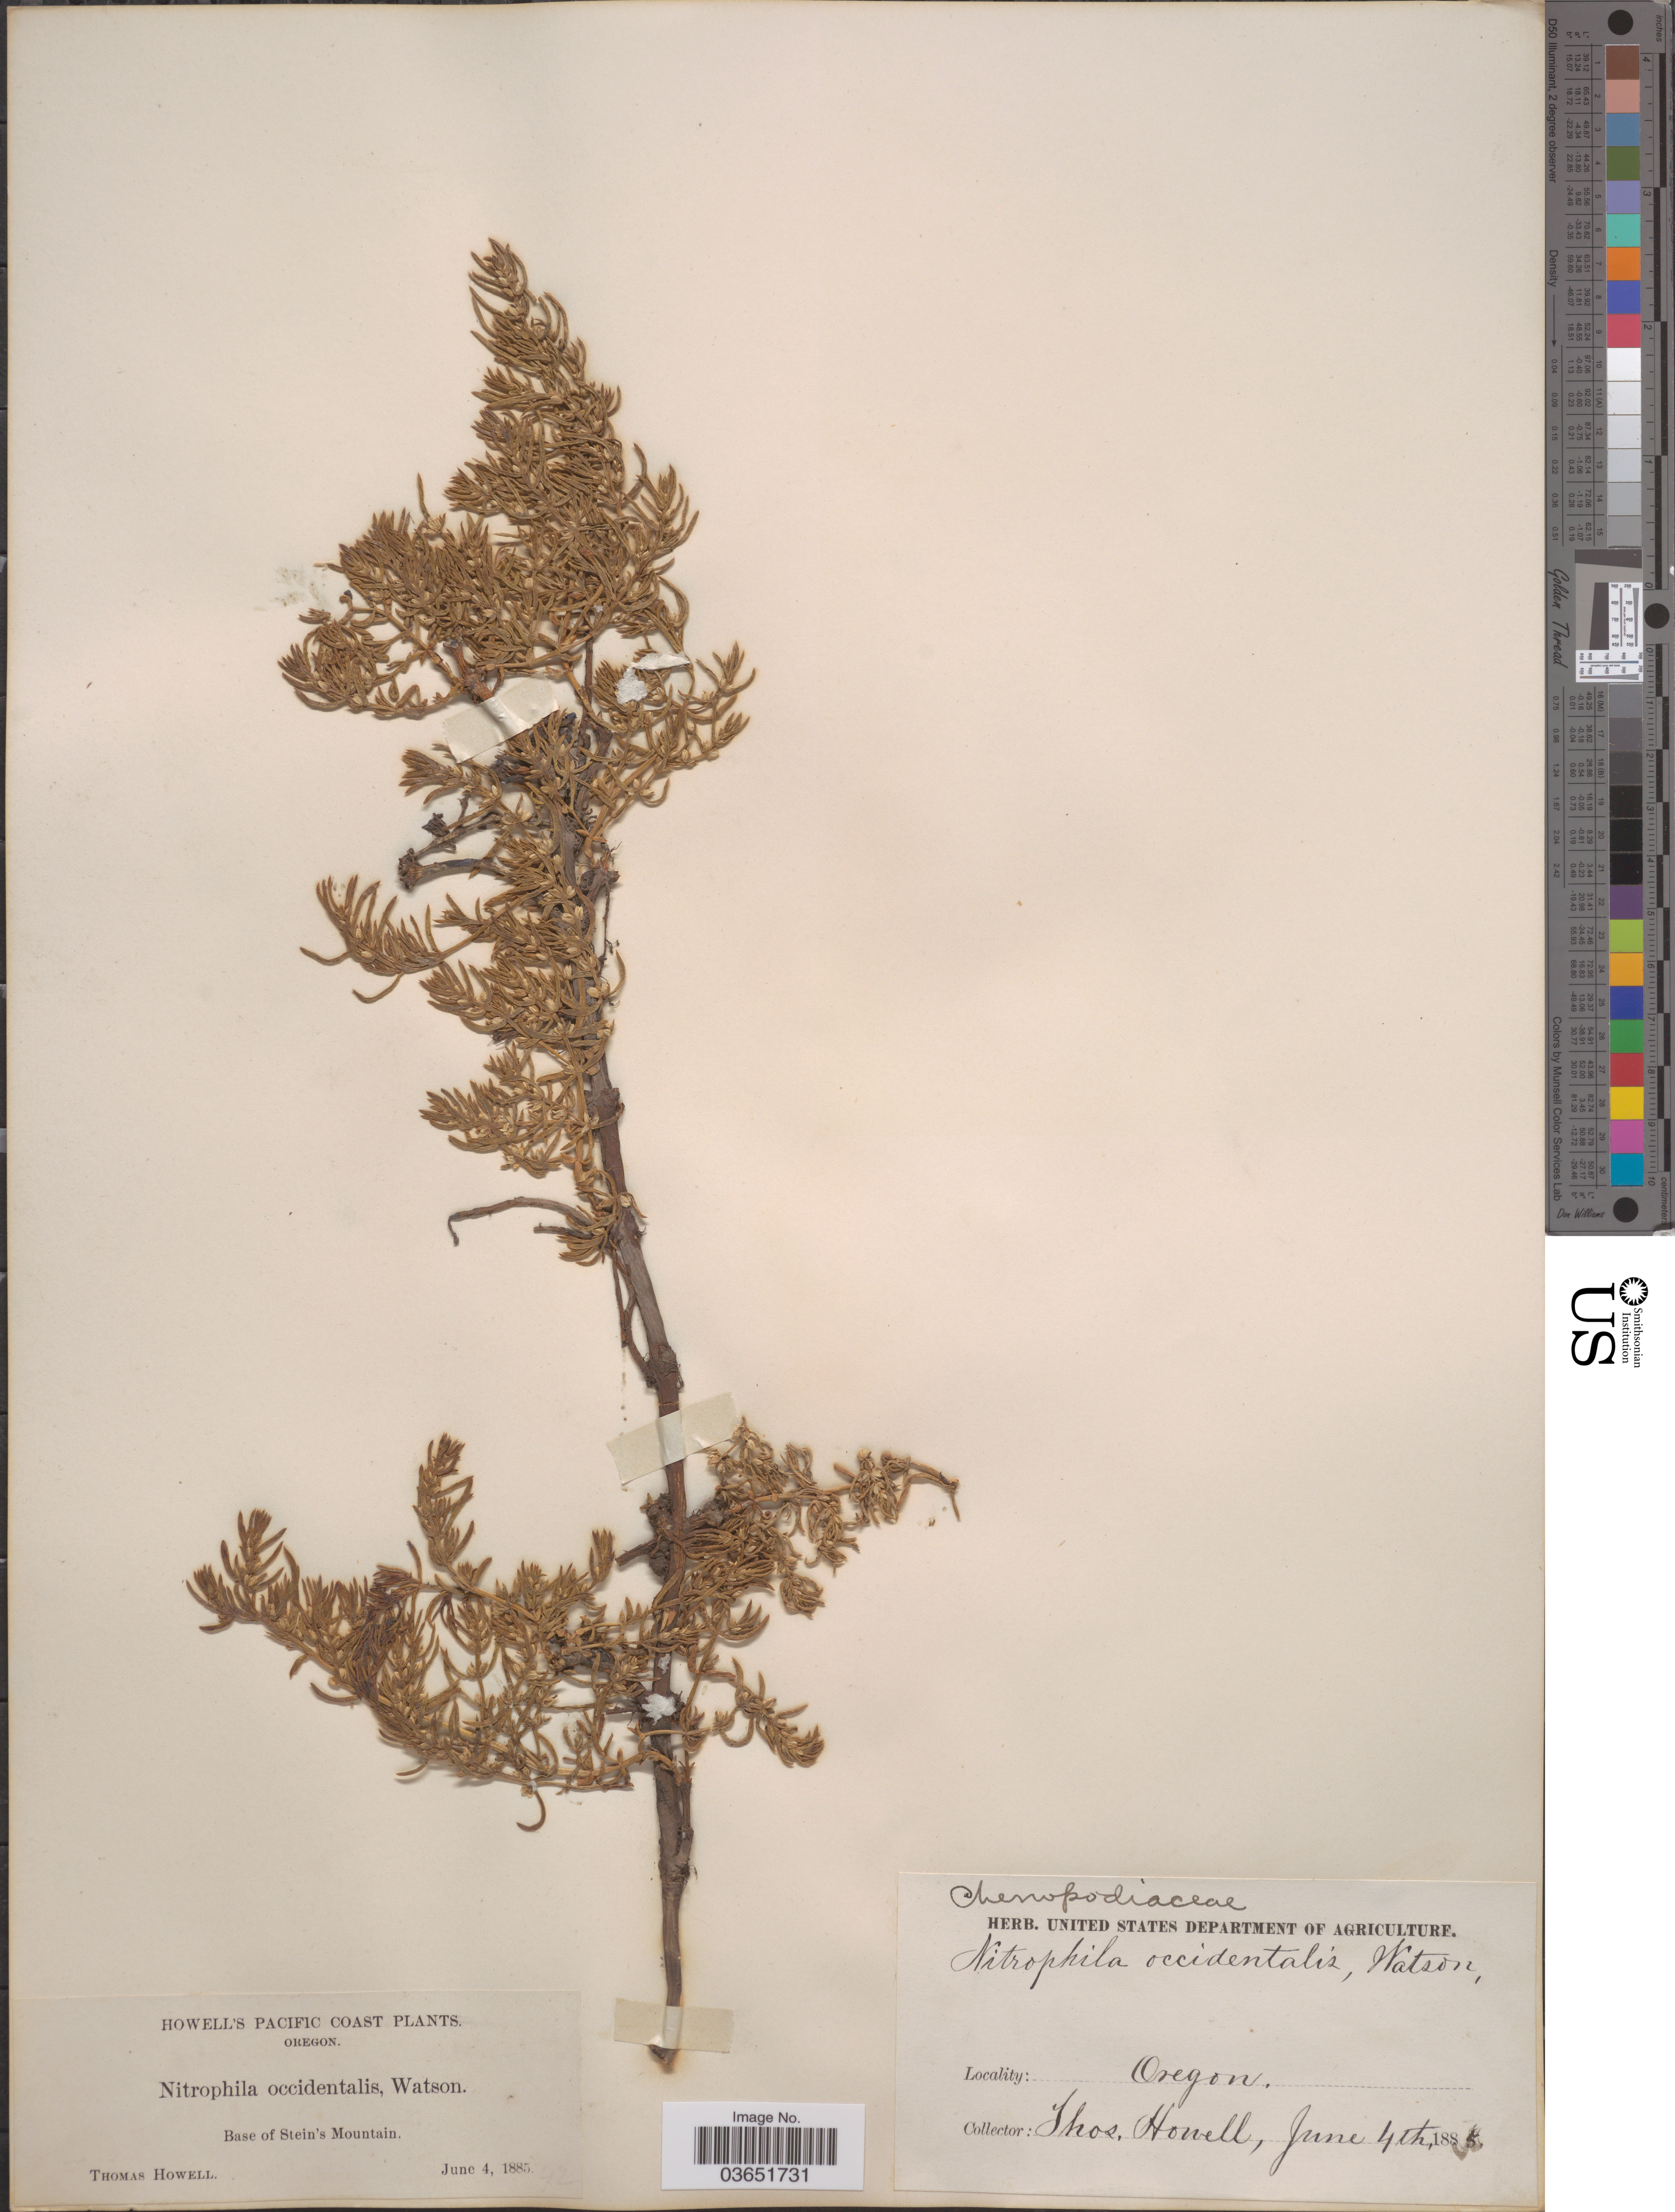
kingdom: Plantae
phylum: Tracheophyta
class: Magnoliopsida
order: Caryophyllales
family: Amaranthaceae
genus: Nitrophila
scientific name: Nitrophila occidentalis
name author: (Moq.) S. Watson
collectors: T. Howell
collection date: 1885-06-04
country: United States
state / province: Oregon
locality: Pacific Coast. Base of Stein's Mountain.